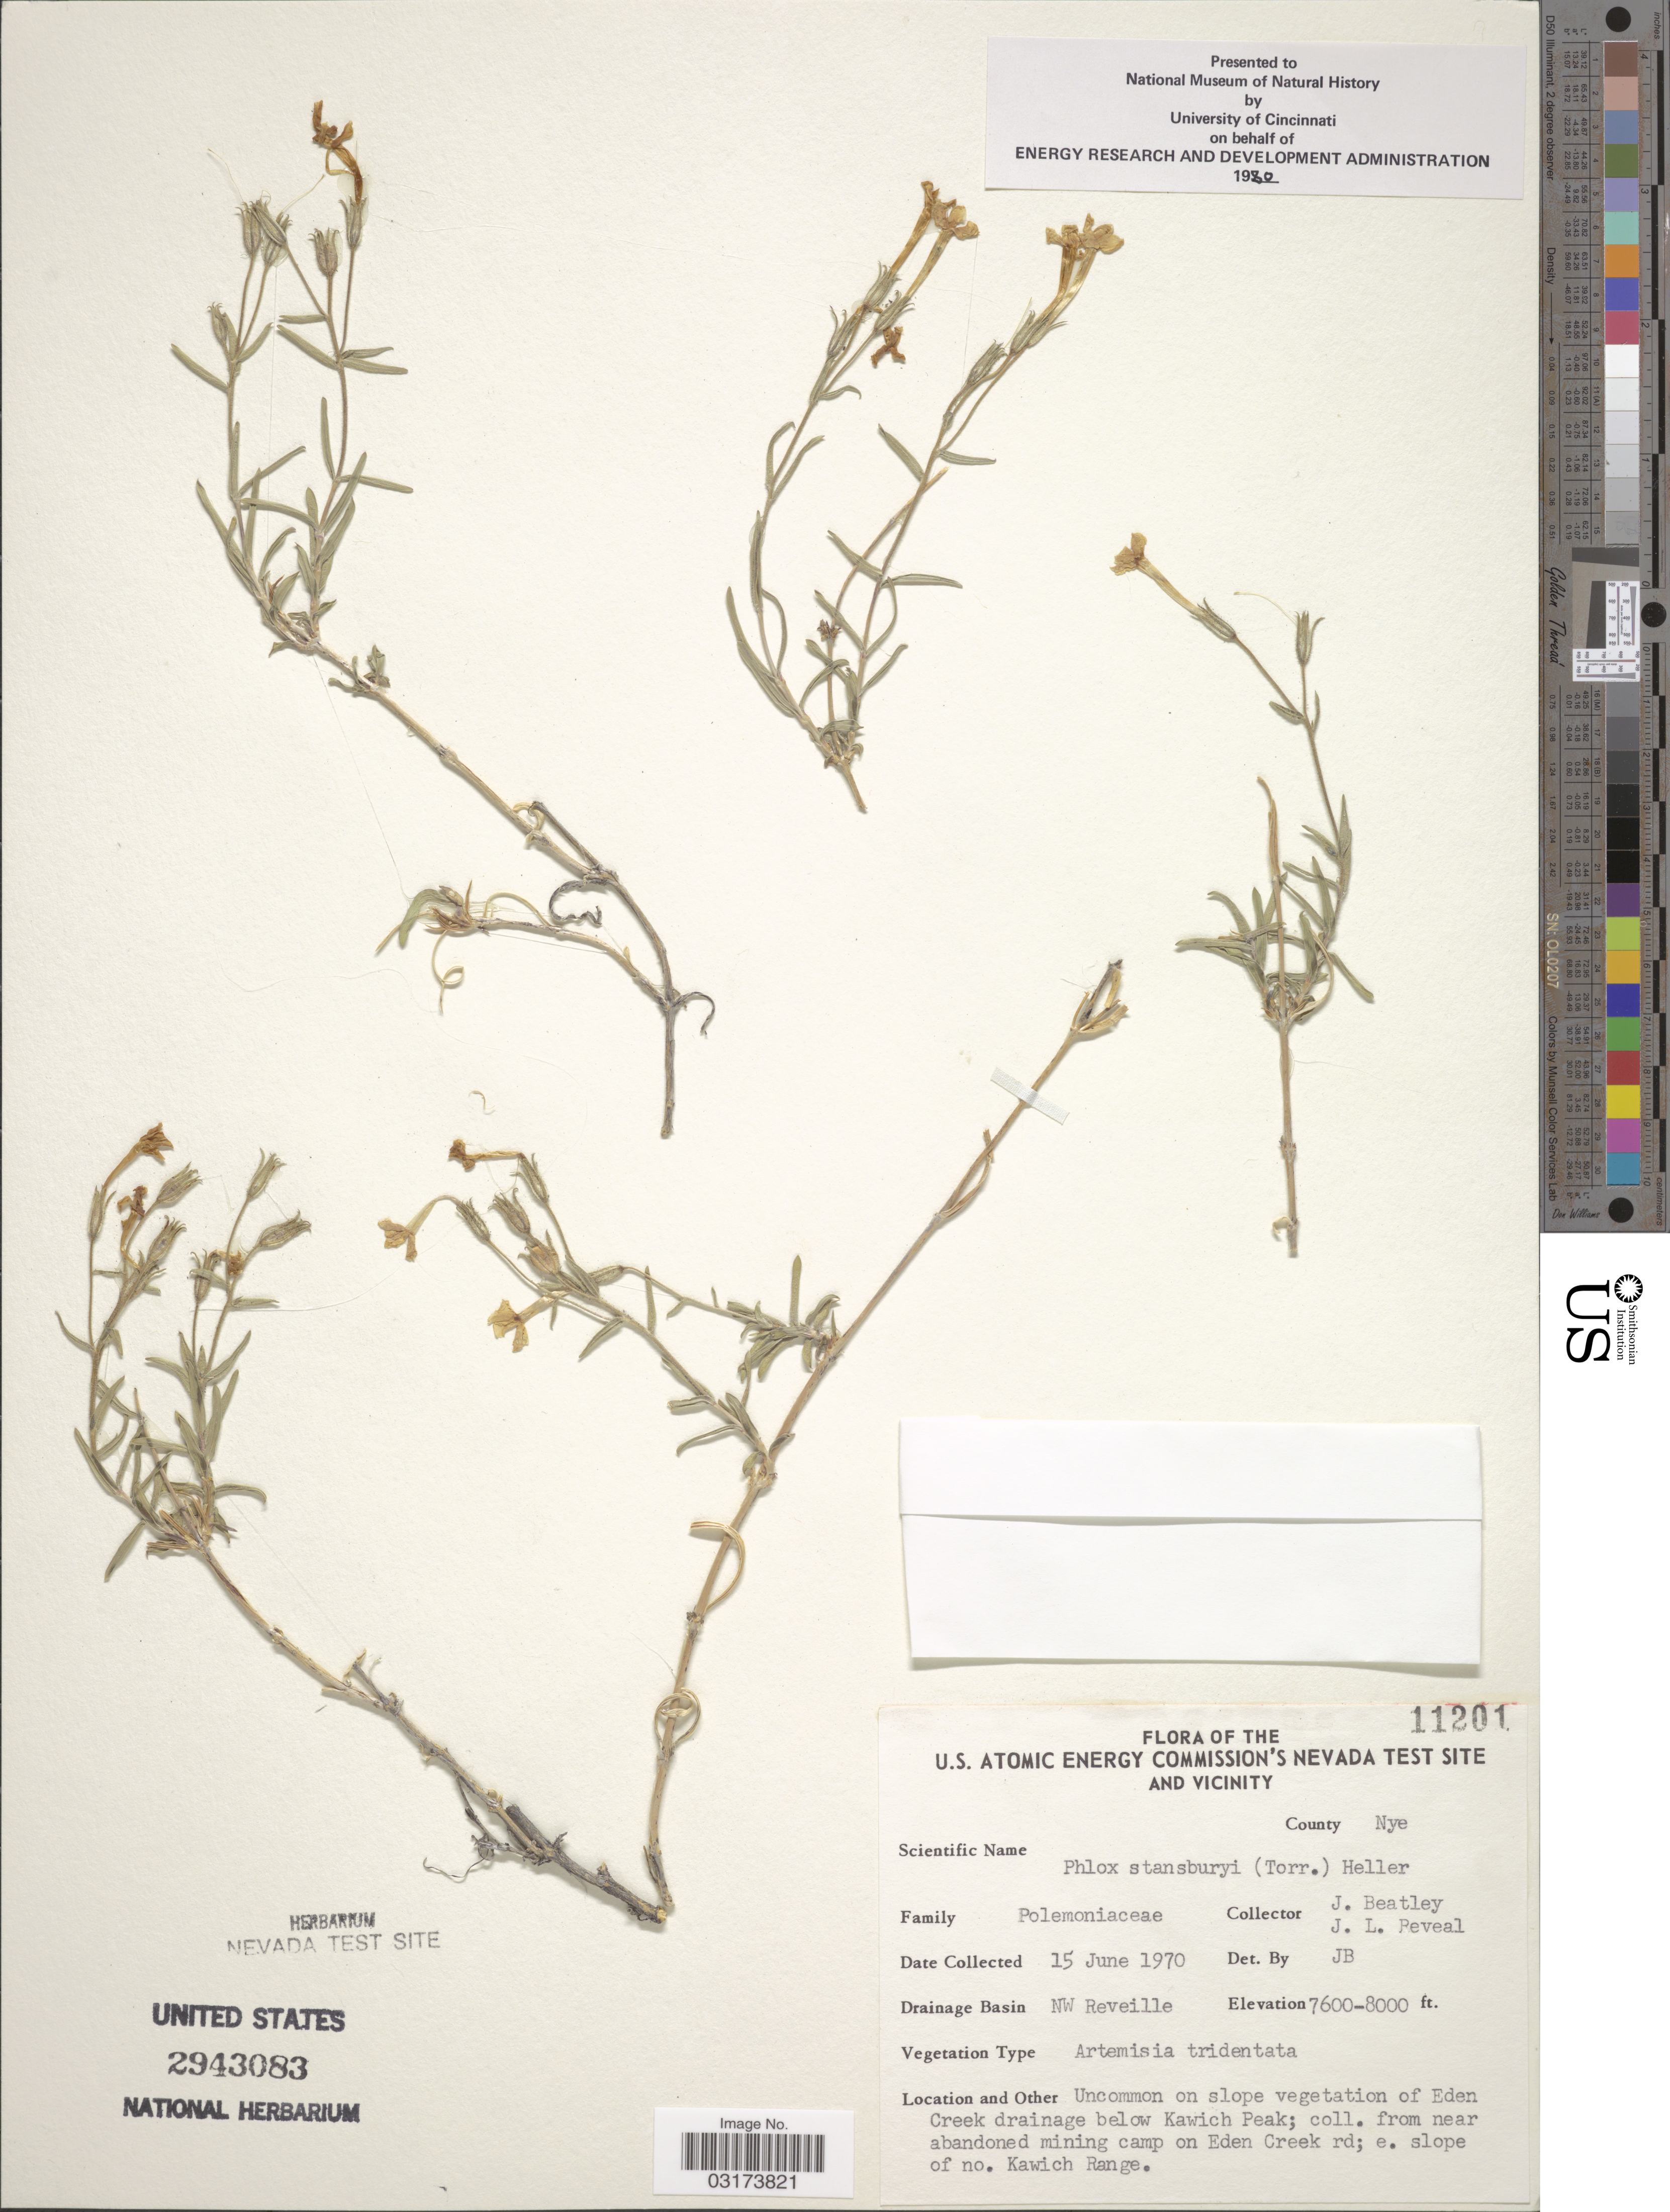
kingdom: Plantae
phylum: Tracheophyta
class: Magnoliopsida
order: Ericales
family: Polemoniaceae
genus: Phlox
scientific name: Phlox stansburyi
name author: (Torr.) A. Heller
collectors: J. C. Beatley & J. L. Reveal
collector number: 11201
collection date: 1970-06-15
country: United States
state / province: Nevada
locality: U.S. Atomic Energy Commision's Nevada Test Site and Vicinity. County Nye. Drainage NW Reveille. Eden Creek drainage below Kawich Peak; coll. from near abandoned mining camp on Eden Creek rd; e. slope of no. Kawich Range.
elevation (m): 2316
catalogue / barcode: US 2943083